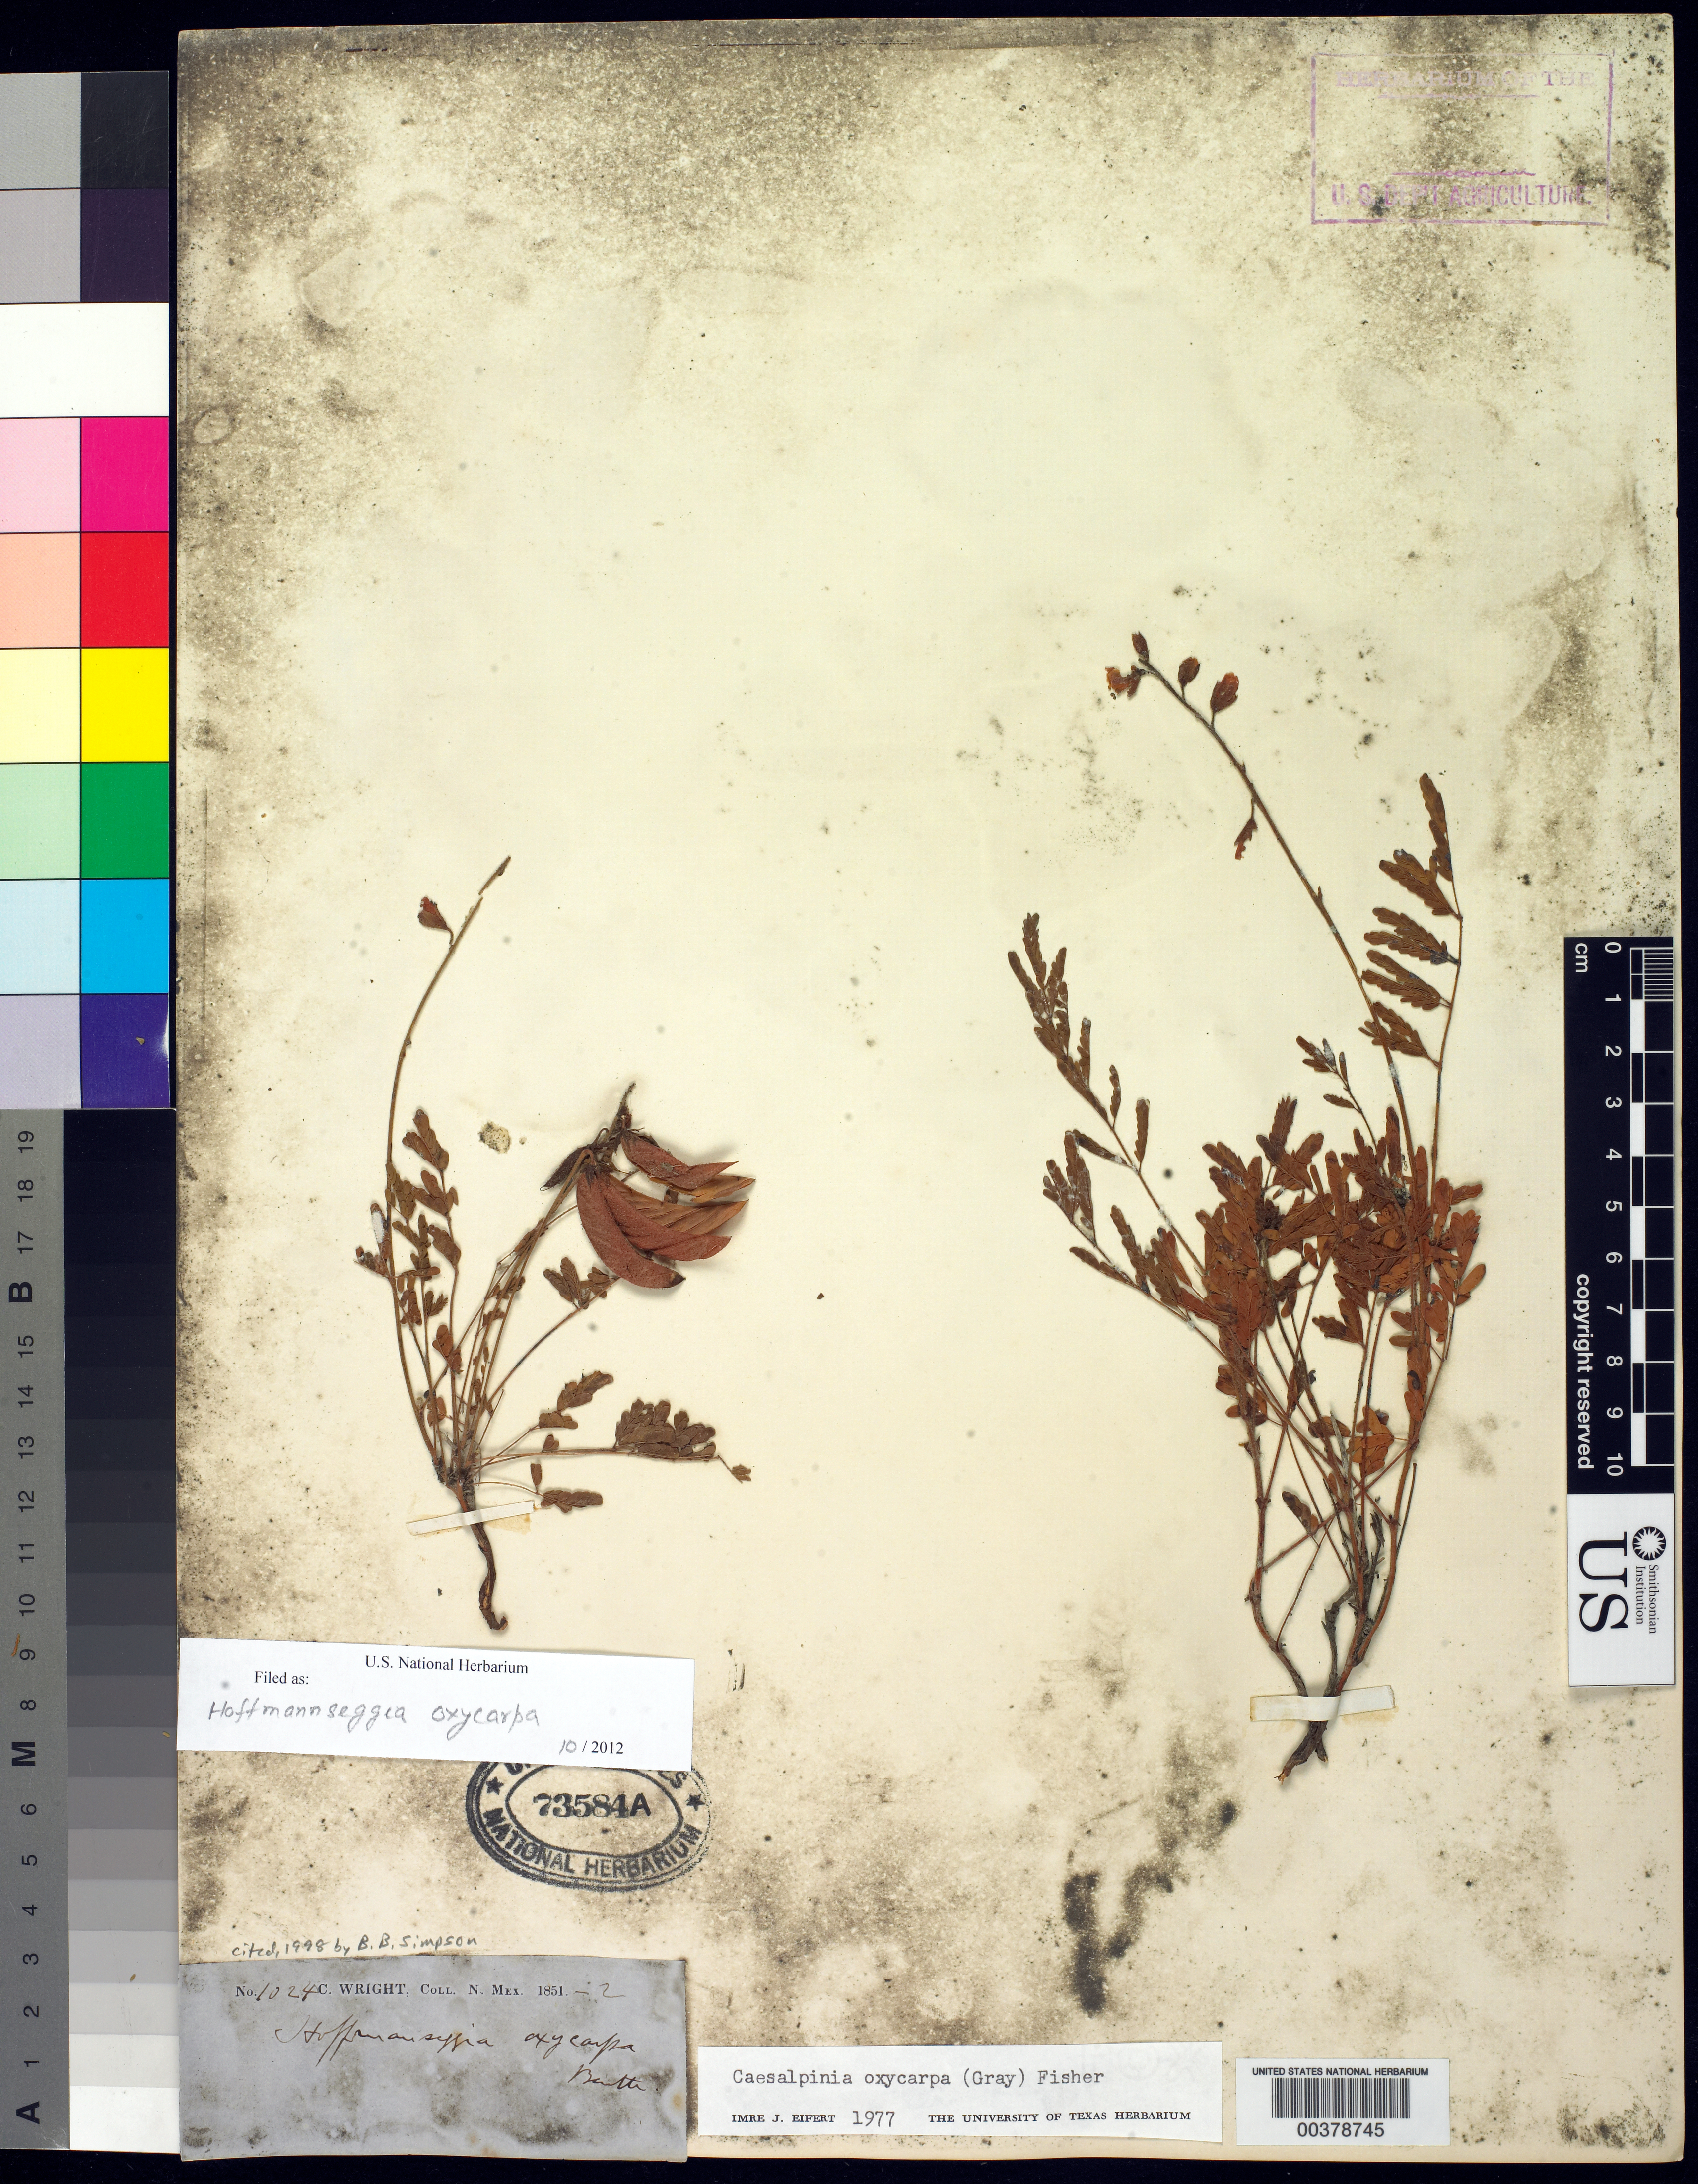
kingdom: Plantae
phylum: Tracheophyta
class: Magnoliopsida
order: Fabales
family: Fabaceae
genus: Hoffmannseggia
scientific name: Hoffmannseggia oxycarpa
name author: Benth.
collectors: C. Wright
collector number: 1024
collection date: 1851/1852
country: United States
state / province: New Mexico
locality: "N. Mex." [=northern Mexico or New Mexico? either way possibly referring to present-day Arizona or Texas]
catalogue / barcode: US 73584A